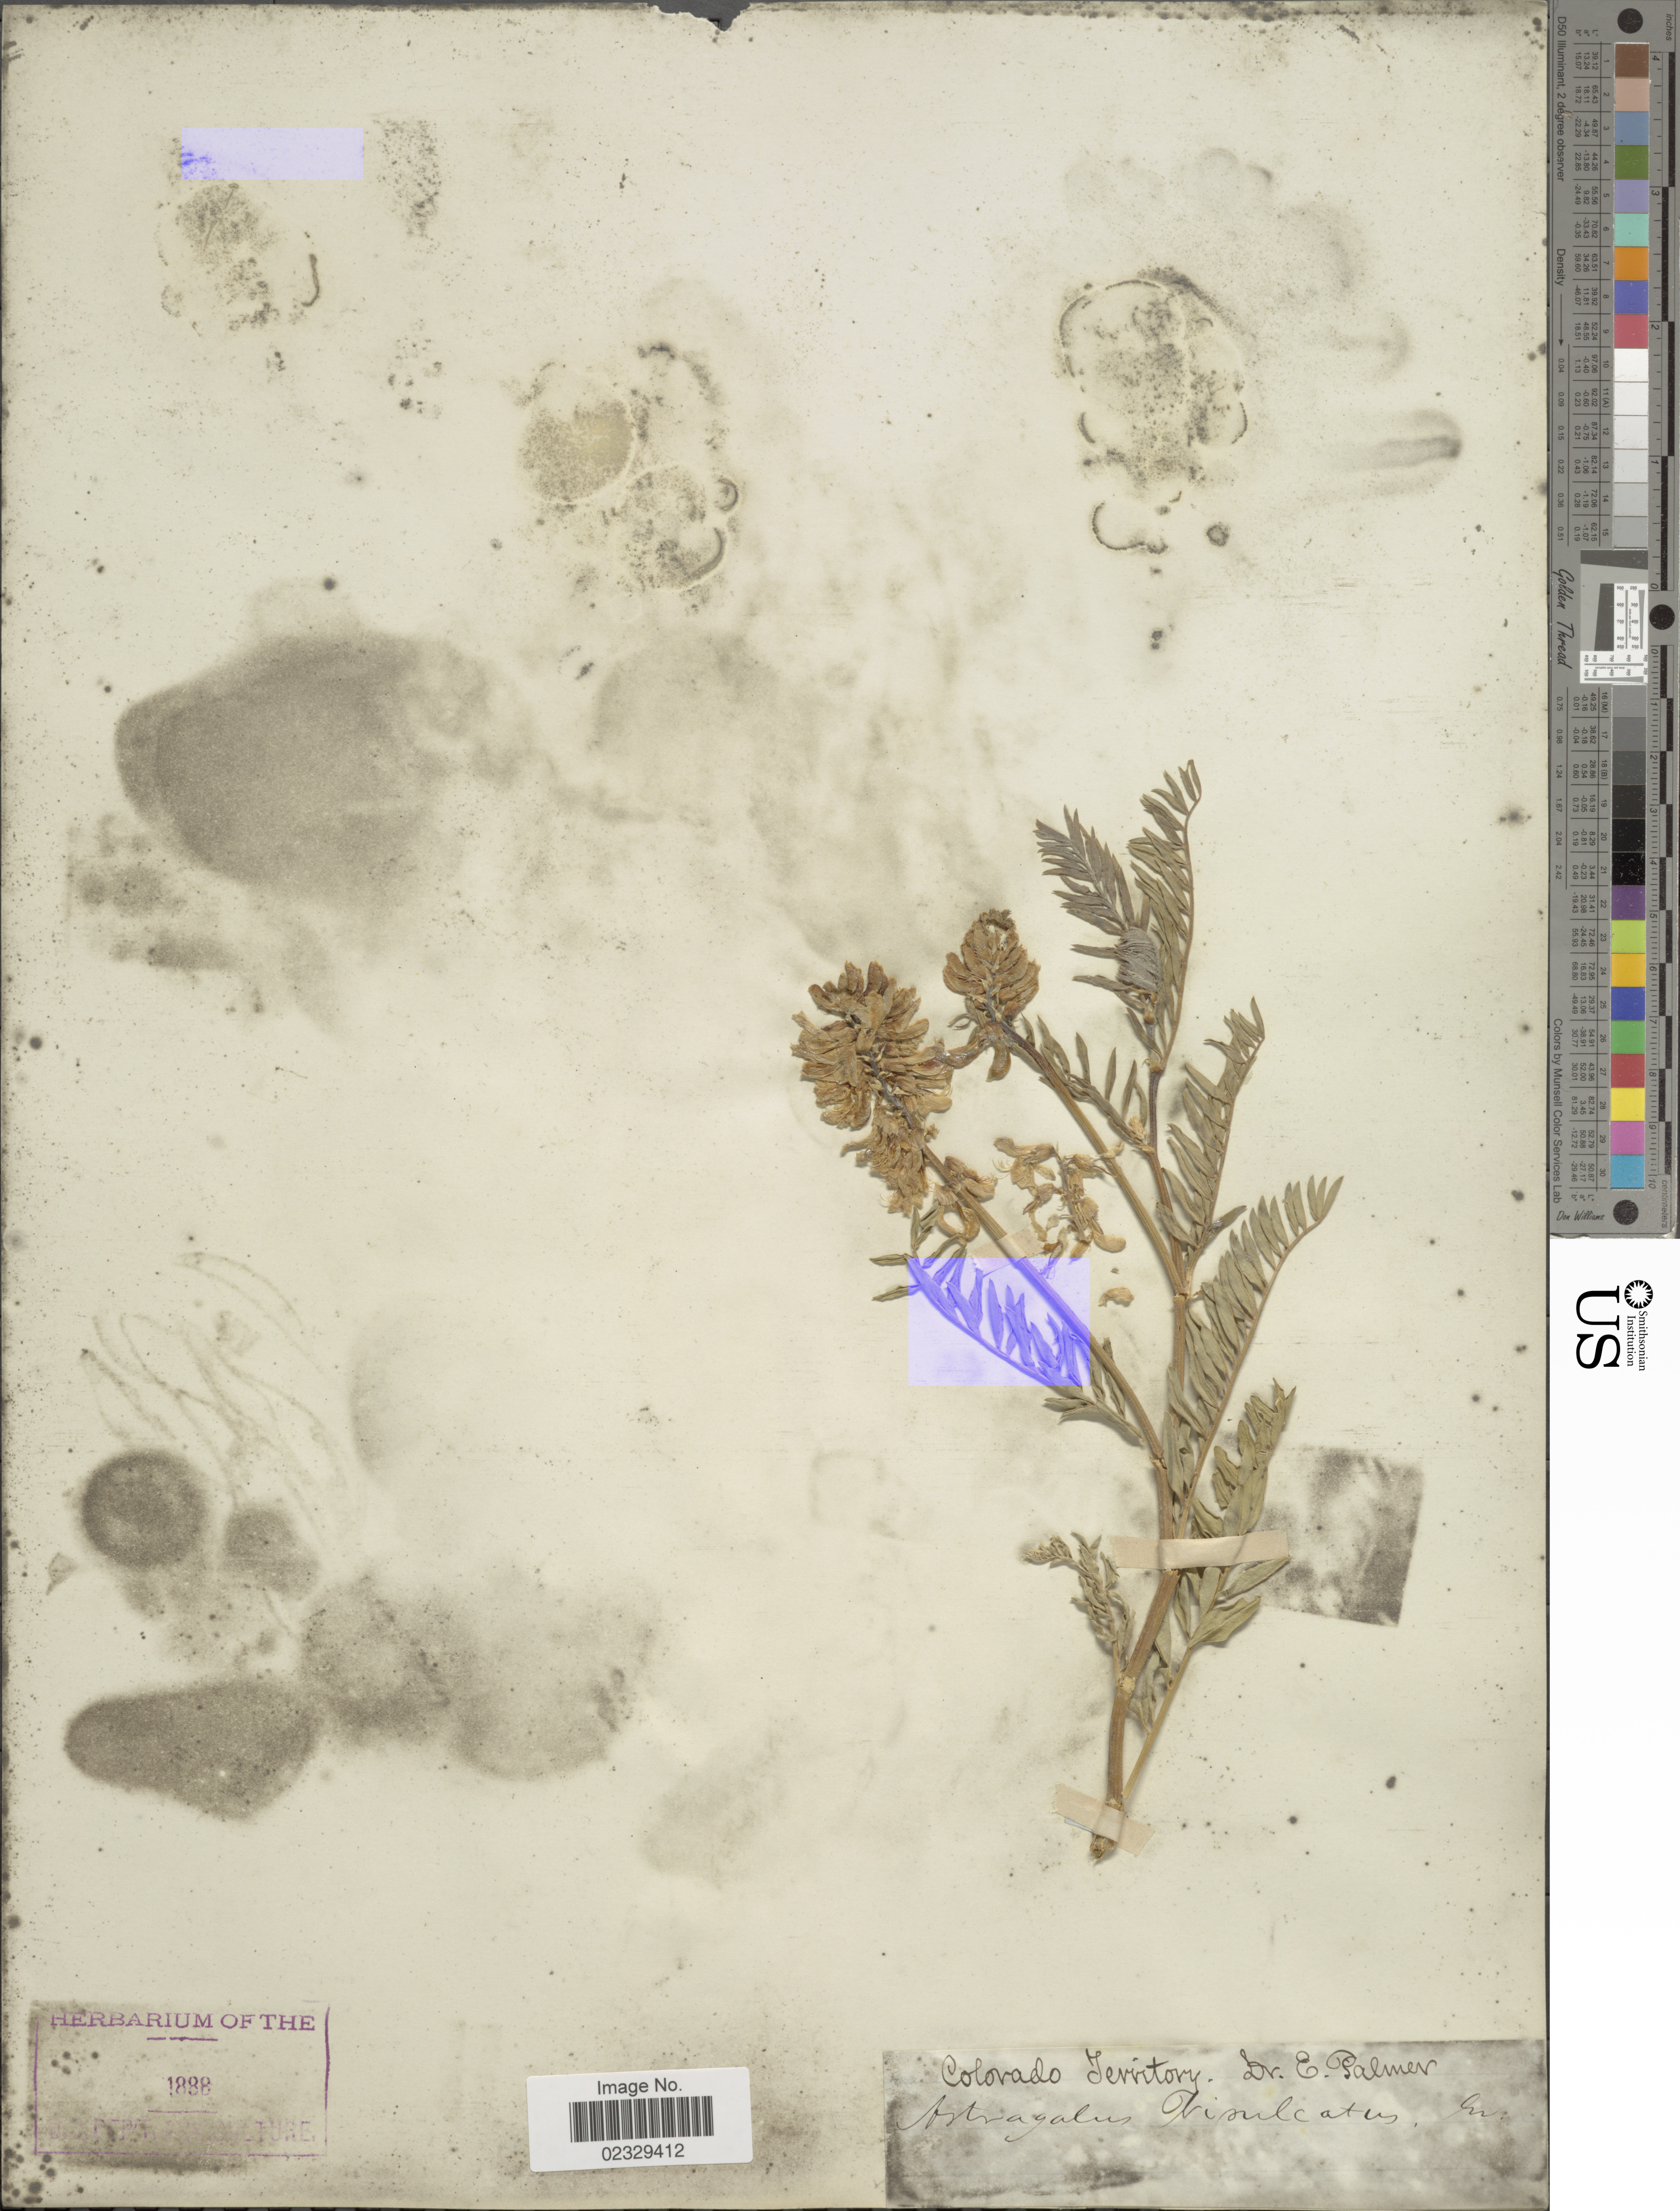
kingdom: Plantae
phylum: Tracheophyta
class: Magnoliopsida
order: Fabales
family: Fabaceae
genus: Astragalus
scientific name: Astragalus bisulcatus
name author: (Hook.) A. Gray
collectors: E. Palmer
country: United States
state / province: Colorado